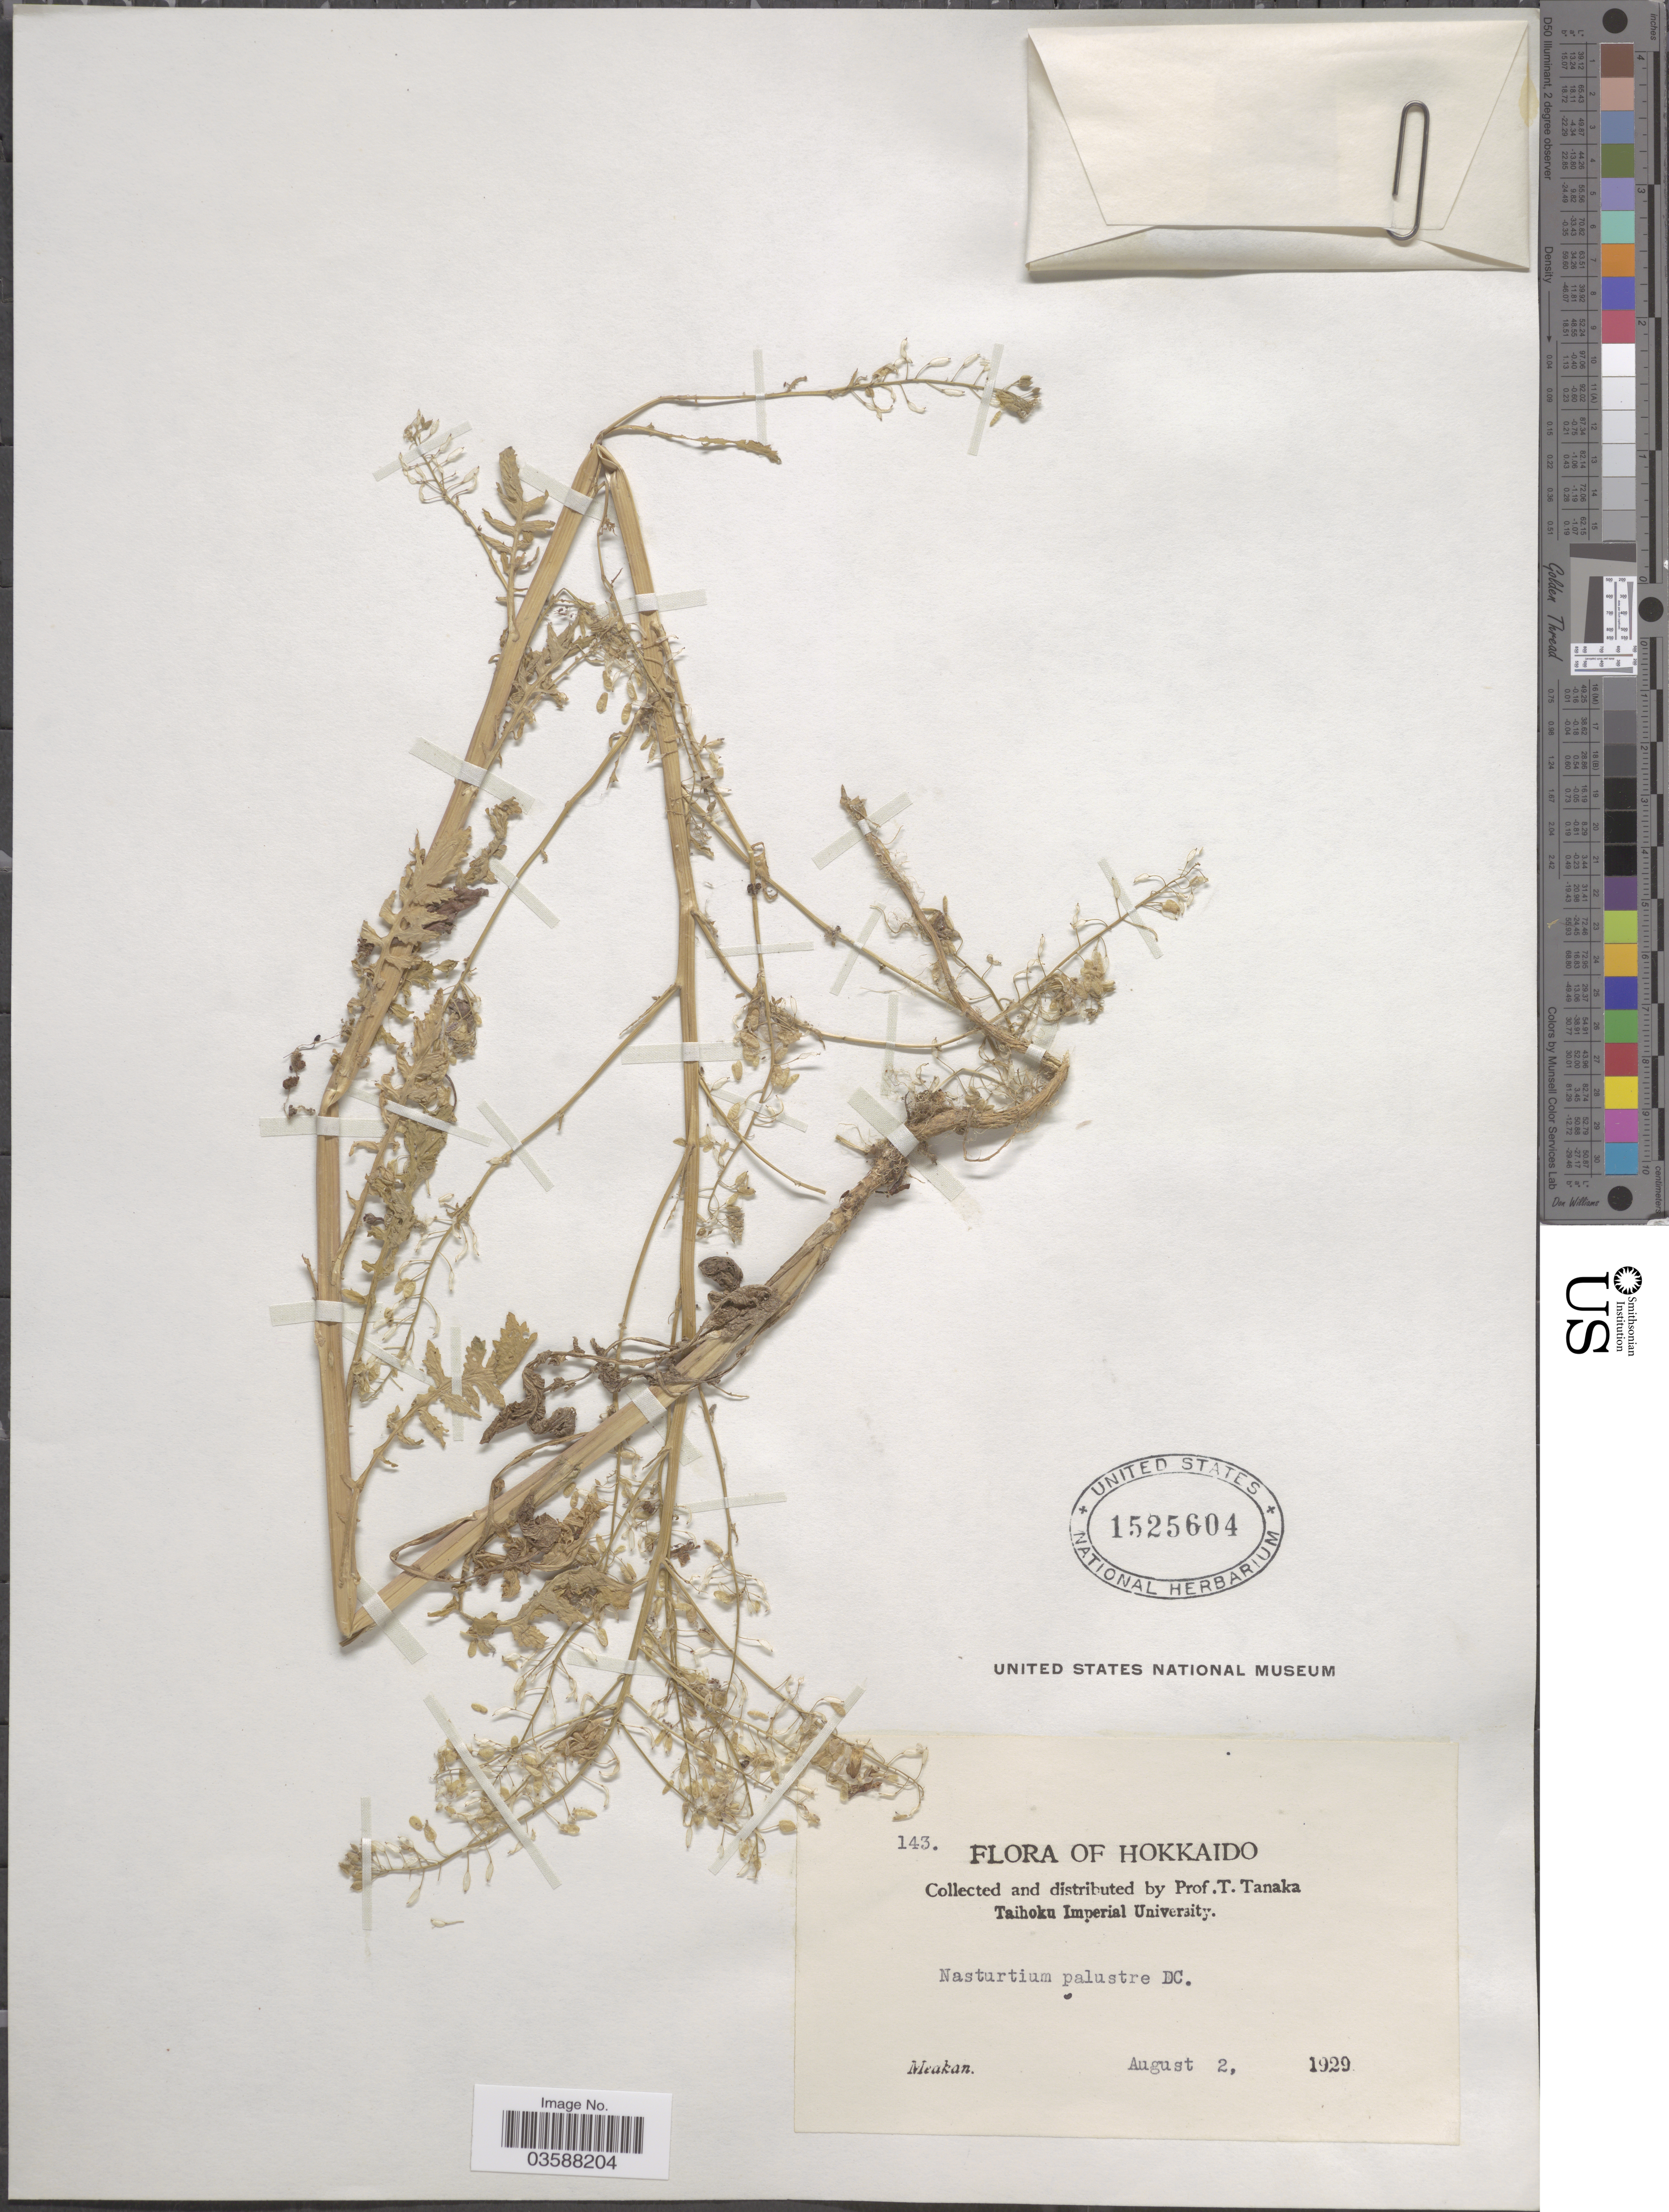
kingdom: Plantae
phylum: Tracheophyta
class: Magnoliopsida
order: Brassicales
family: Brassicaceae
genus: Rorippa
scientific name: Rorippa palustris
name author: (L.) Besser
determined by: Strong, M. T., (US), Smithsonian Institution - National Museum of Natural History (UNITED STATES)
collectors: T. Tanaka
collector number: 143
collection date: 1929-08-02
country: Japan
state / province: Hokkaidō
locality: Meakan.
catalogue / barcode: US 1525604